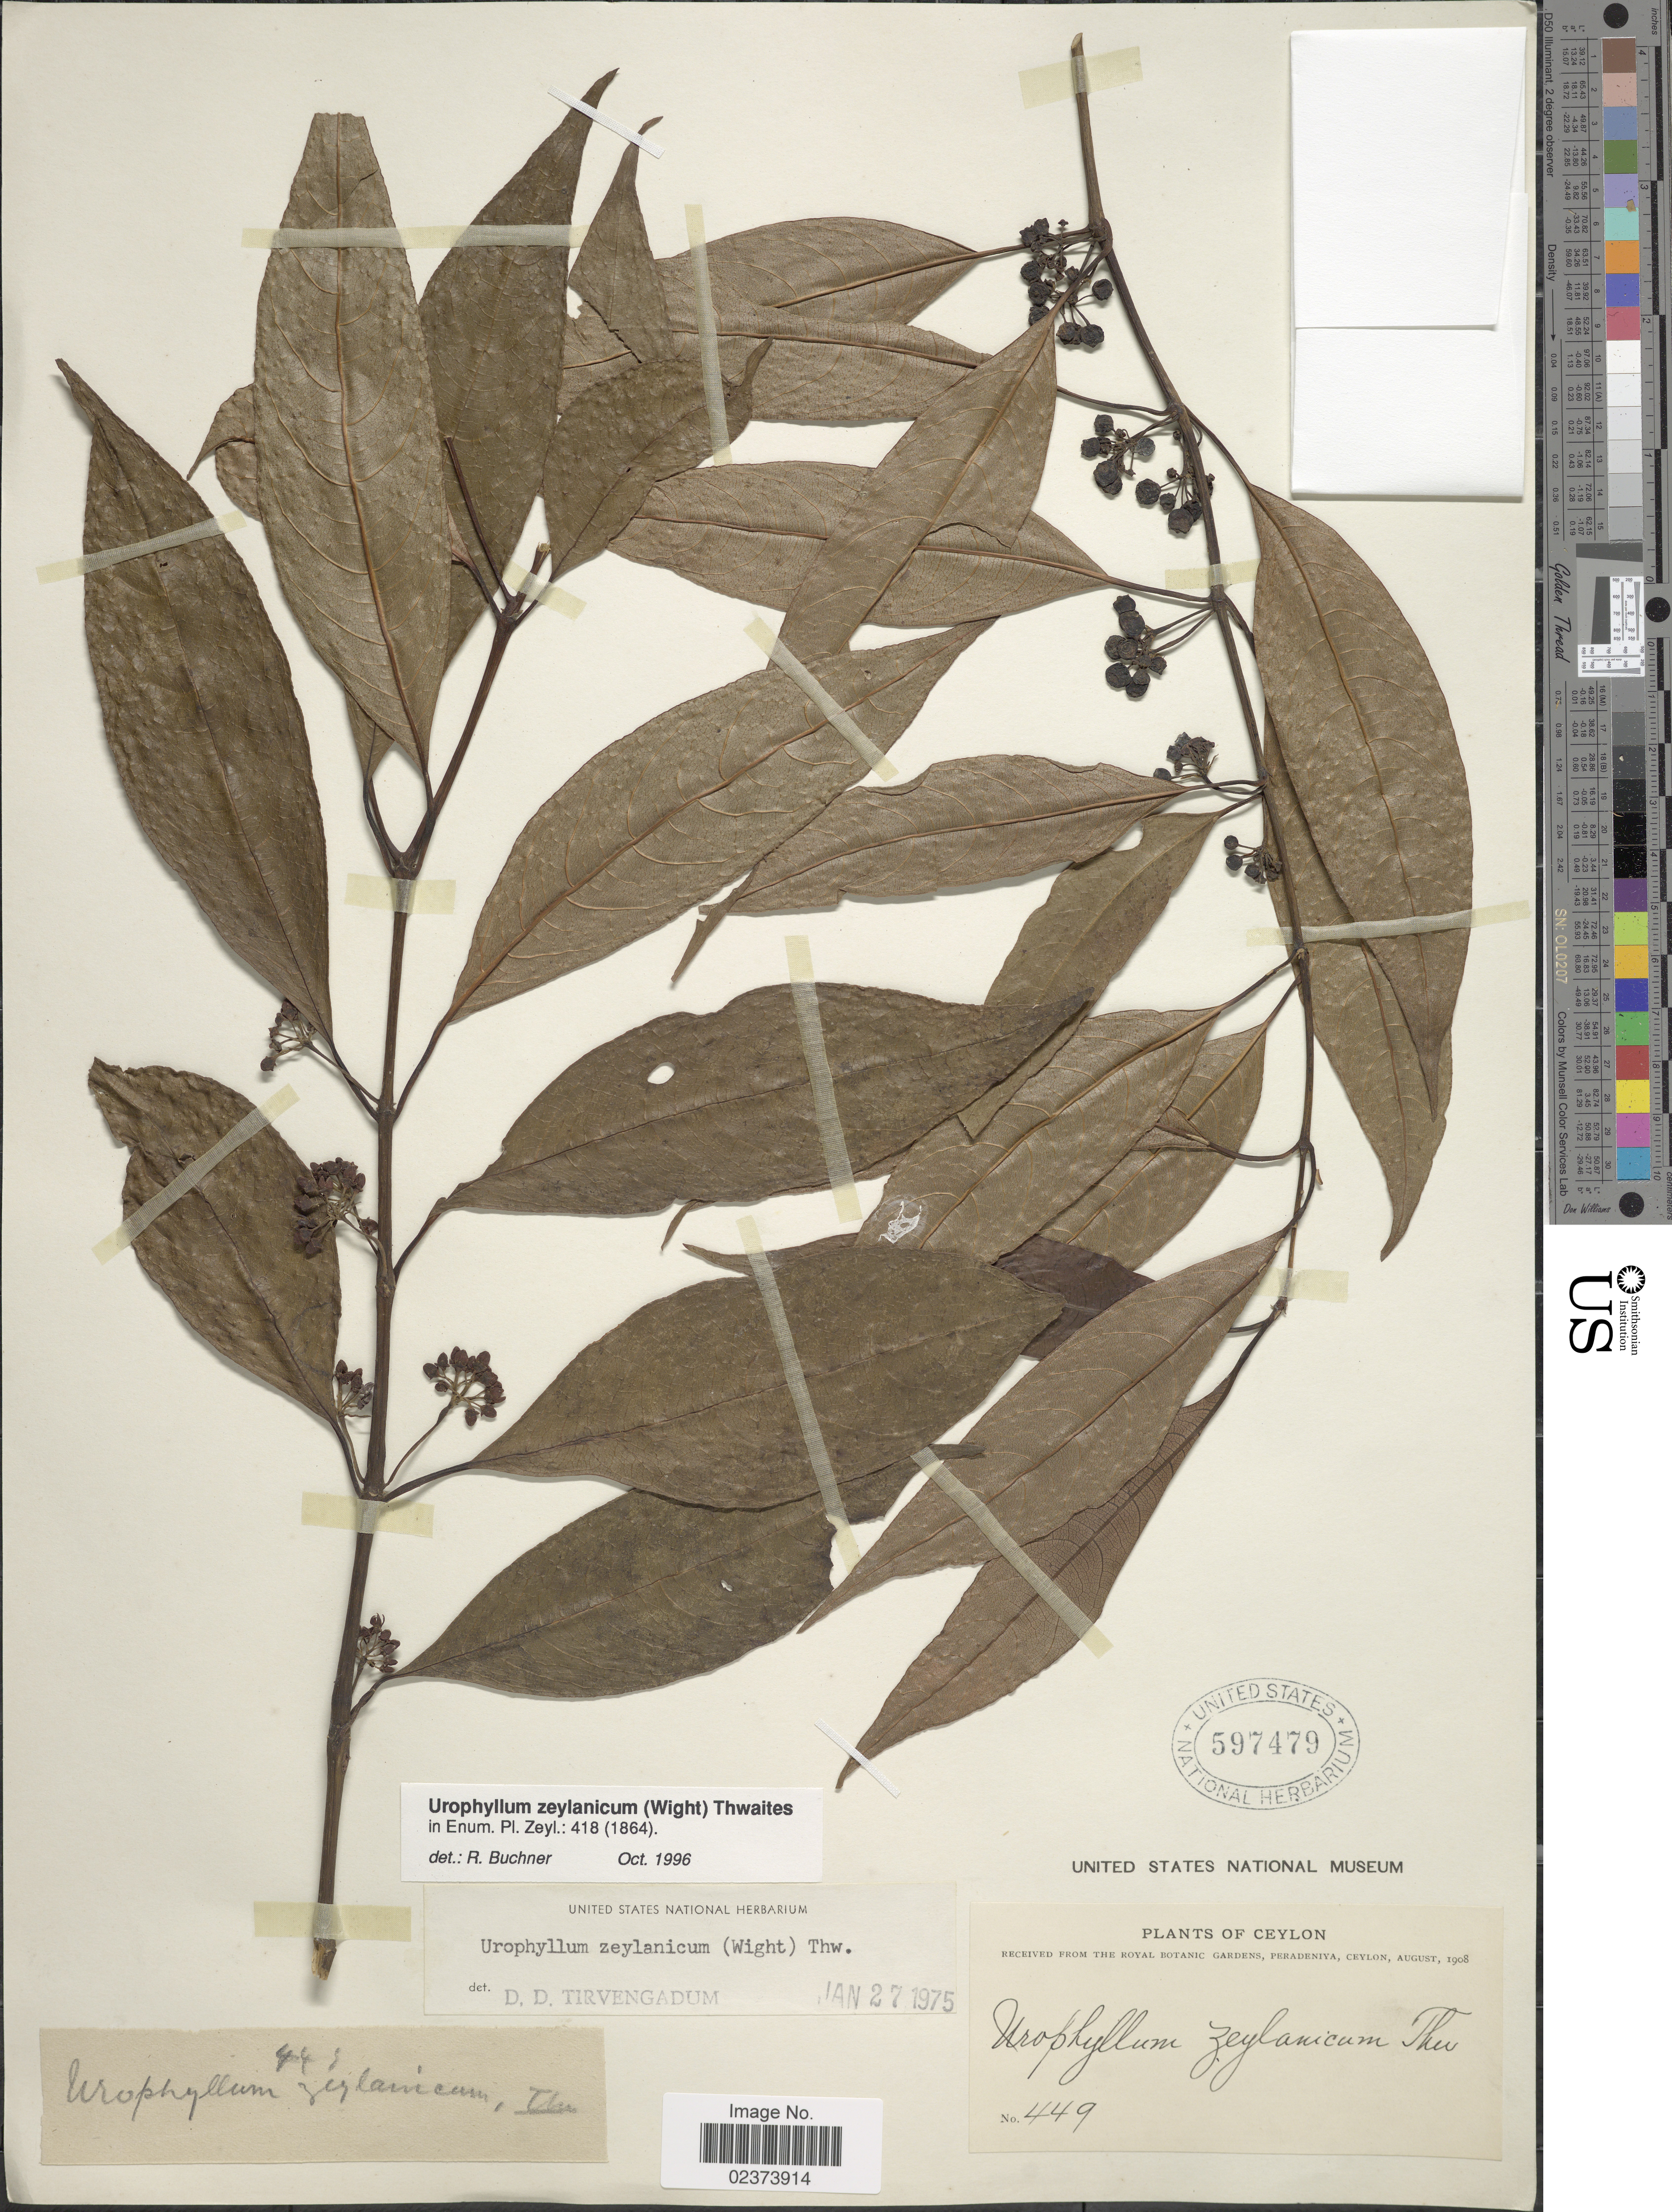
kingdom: Plantae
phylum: Tracheophyta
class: Magnoliopsida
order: Gentianales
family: Rubiaceae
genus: Urophyllum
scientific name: Urophyllum zeylanicum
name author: (Wight) Thwaites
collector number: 449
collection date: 1908-08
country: Sri Lanka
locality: Ceylon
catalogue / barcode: US 597479